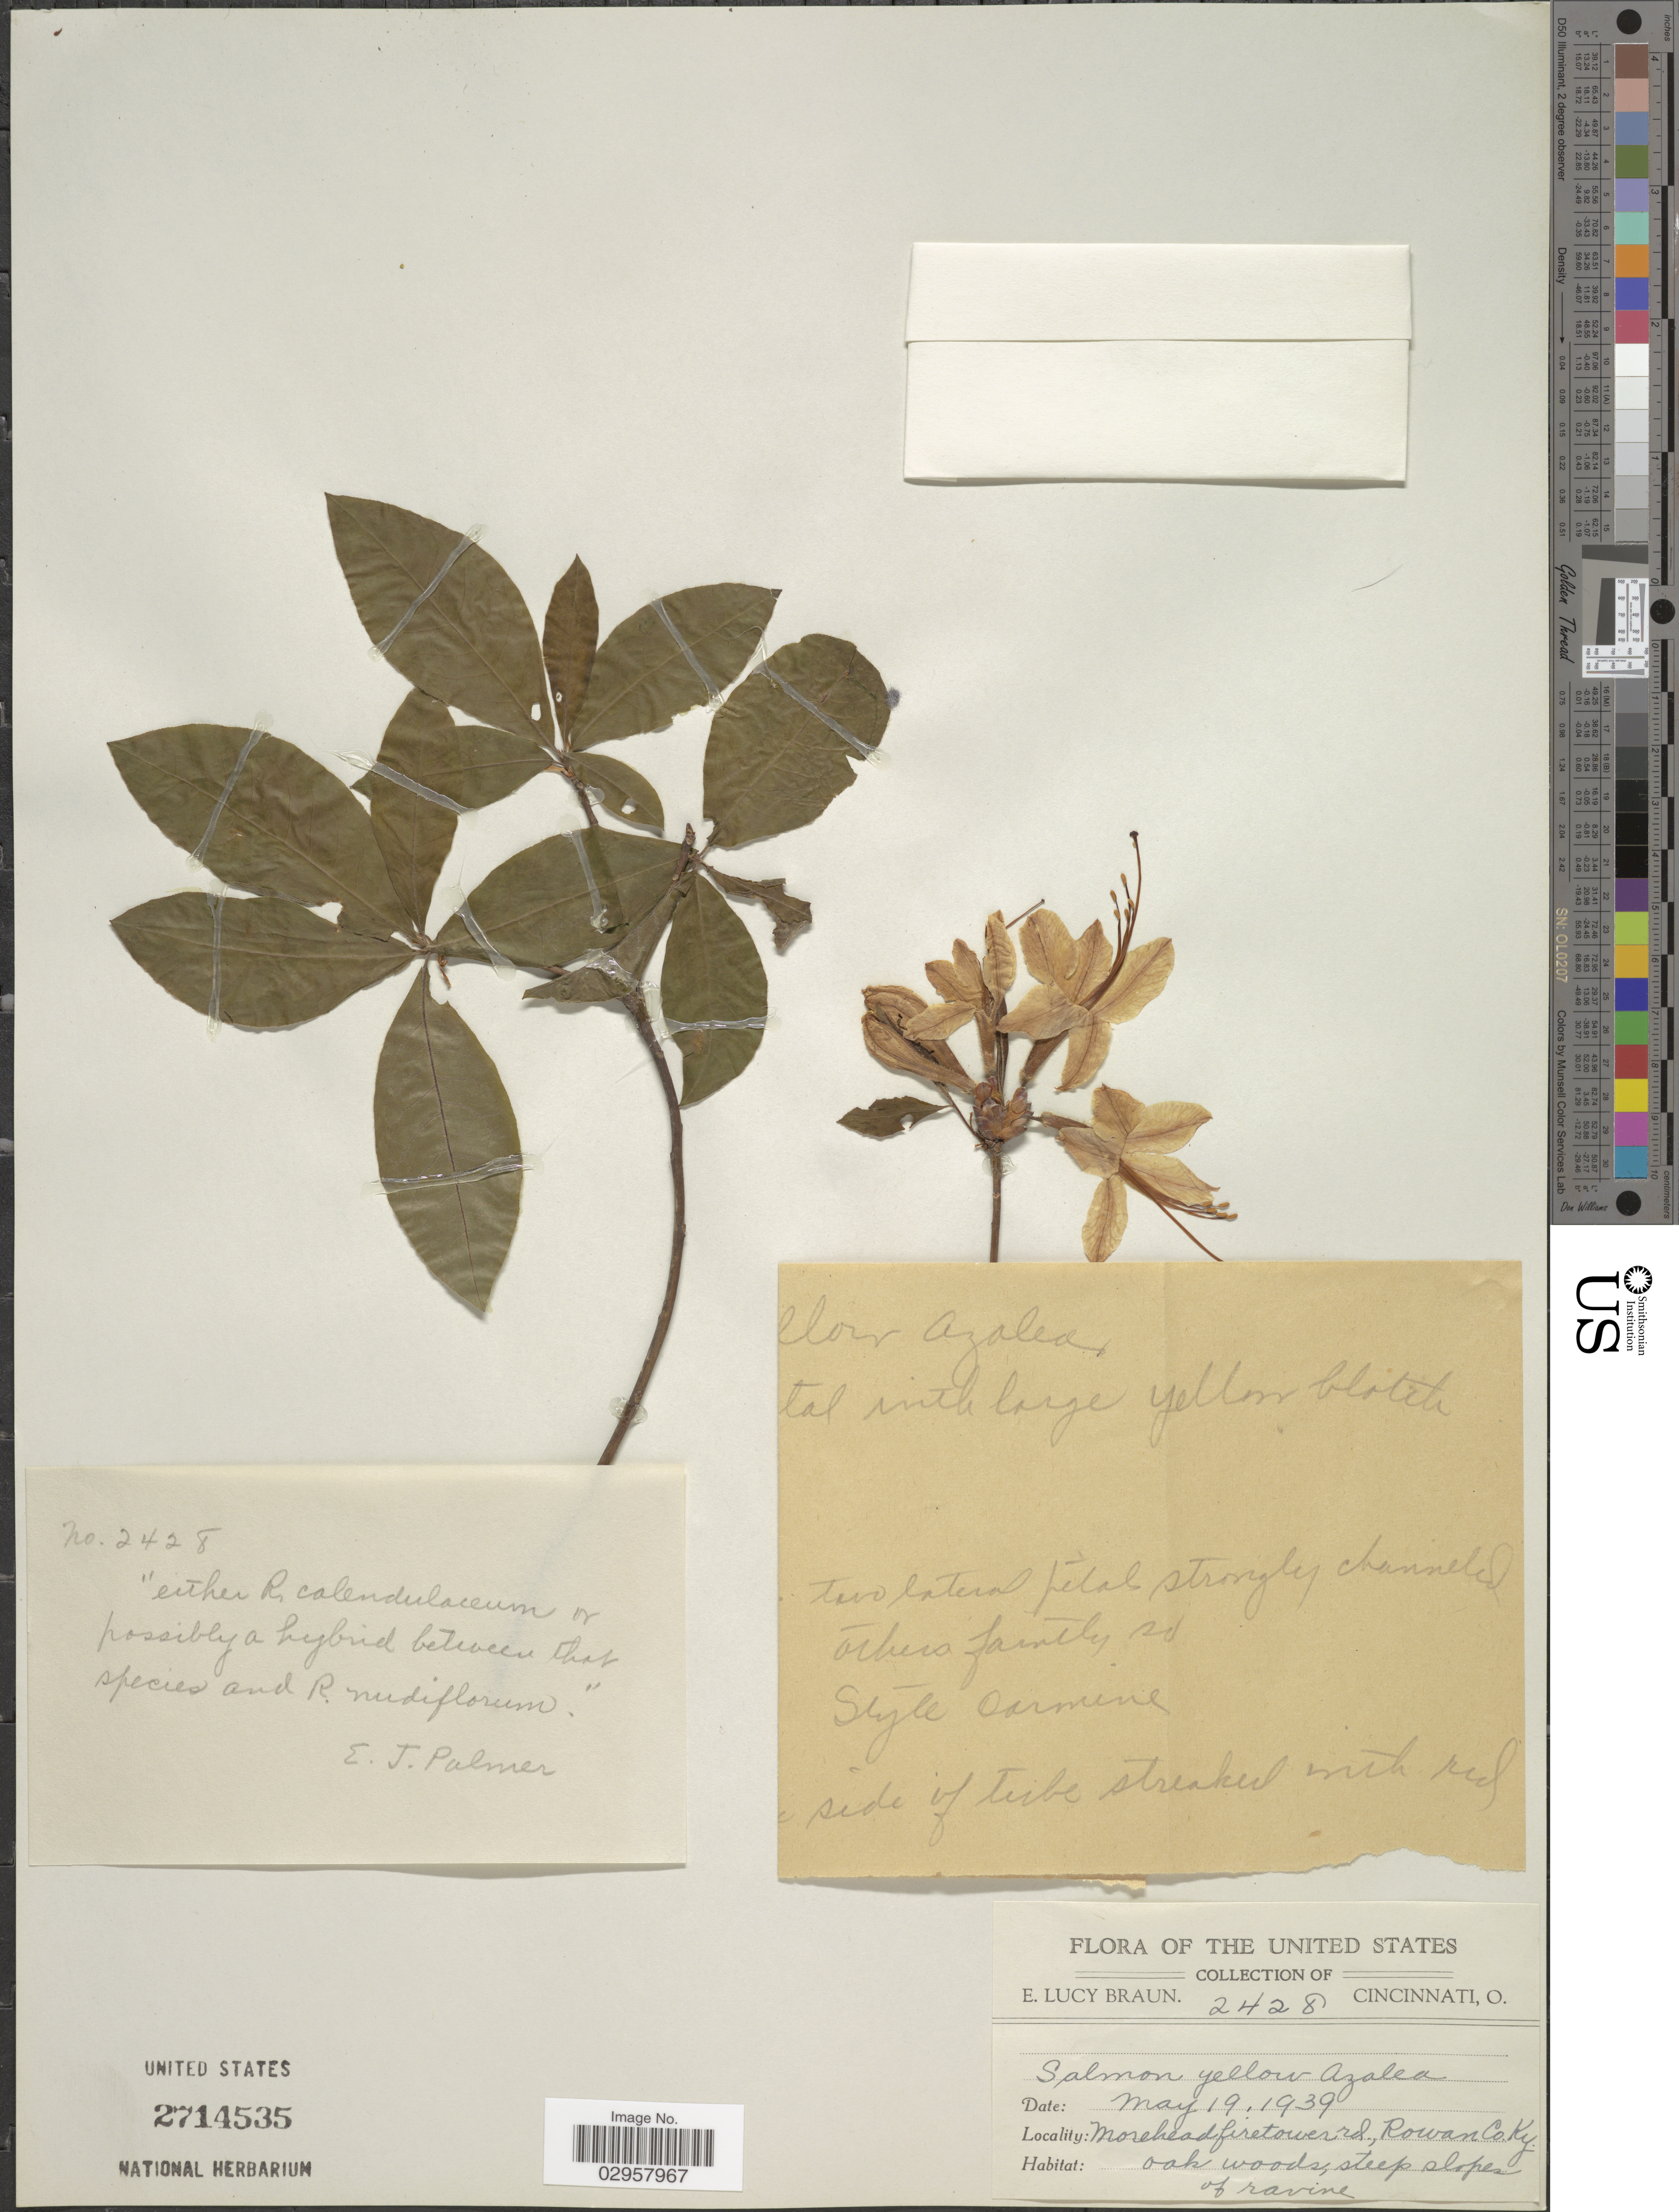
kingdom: Plantae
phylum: Tracheophyta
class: Magnoliopsida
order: Ericales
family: Ericaceae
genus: Rhododendron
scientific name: Rhododendron calendulaceum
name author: (Michx.) Torr.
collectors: E. L. Braun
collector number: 2428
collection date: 1939-05-19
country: United States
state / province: Kentucky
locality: Morehead firetower rd., Rowan Co. oak woods, steep slope of ravine.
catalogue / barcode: US 2714535